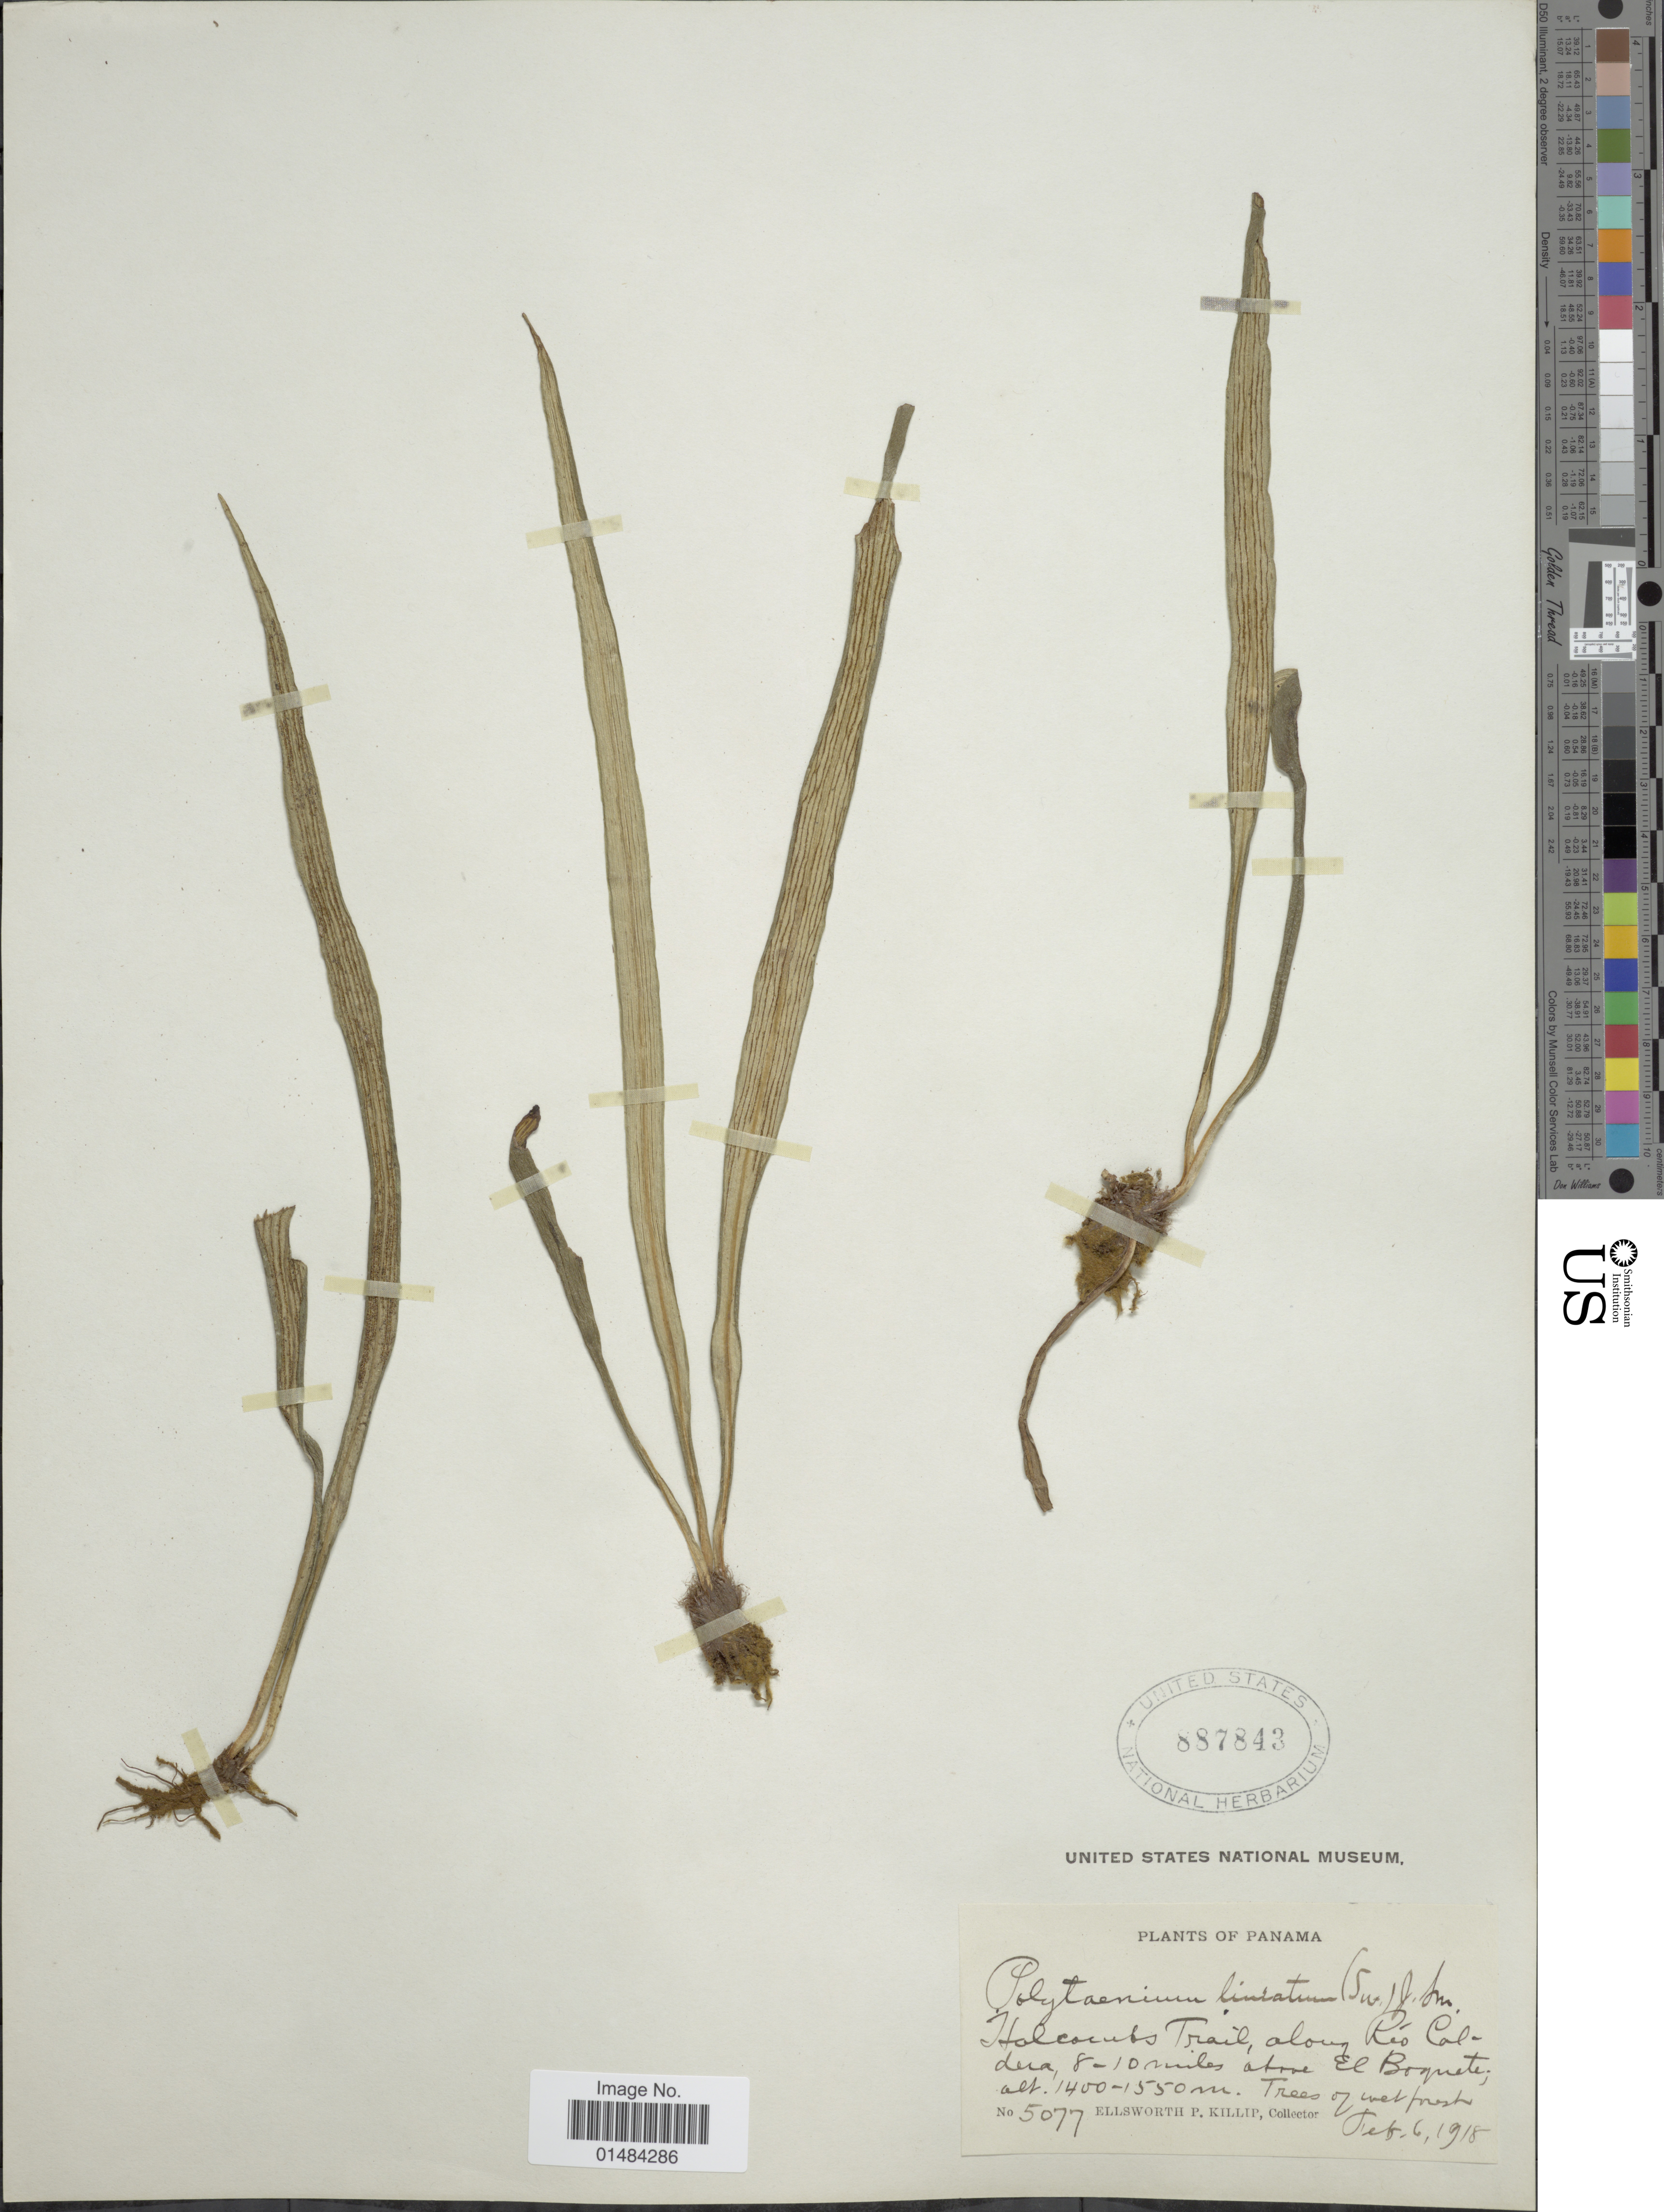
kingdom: Plantae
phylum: Tracheophyta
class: Polypodiopsida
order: Polypodiales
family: Pteridaceae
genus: Polytaenium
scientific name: Polytaenium lineatum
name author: (Sw.) J. Sm.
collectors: E. P. Killip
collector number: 5077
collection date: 1918-02-06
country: Panama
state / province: Chiriqui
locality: Holcomb's Trail above Rio Caldera 8-10 miles above El Boquete.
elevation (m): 1400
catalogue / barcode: US 887843